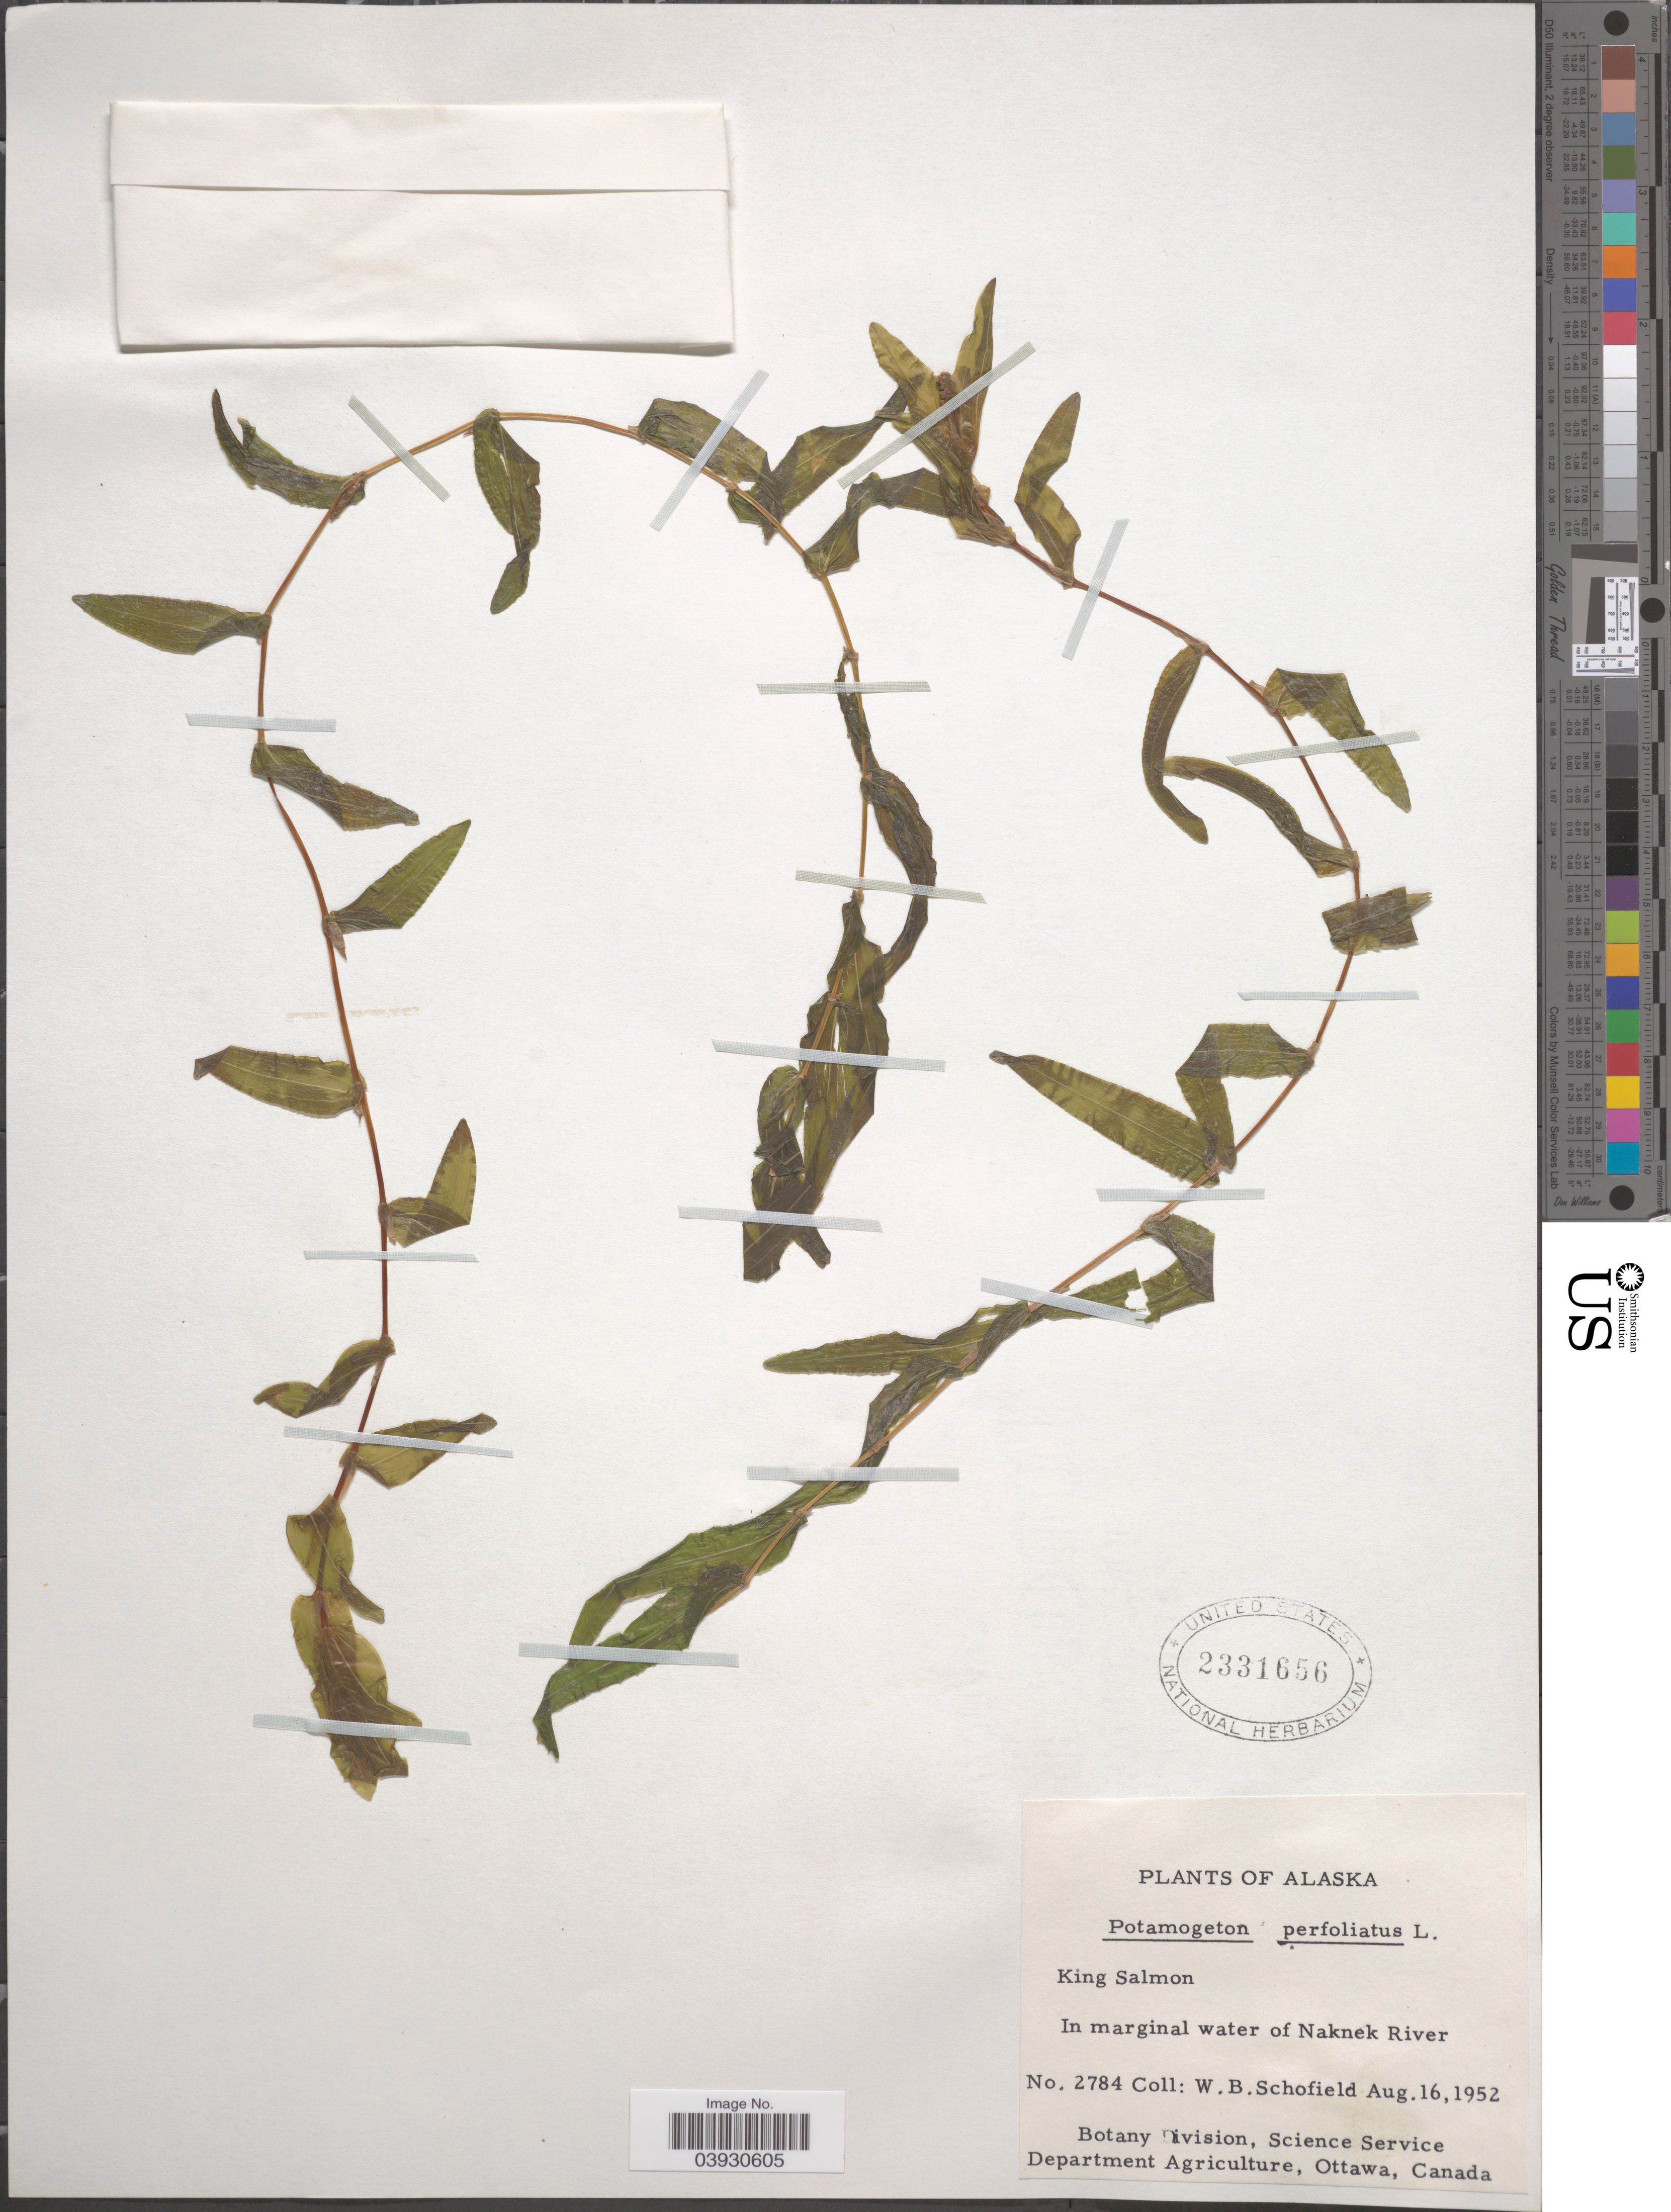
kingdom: Plantae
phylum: Tracheophyta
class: Liliopsida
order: Alismatales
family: Potamogetonaceae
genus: Potamogeton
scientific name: Potamogeton perfoliatus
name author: L.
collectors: W. Schofield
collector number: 2784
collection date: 1952-08-16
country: United States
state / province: Alaska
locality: King Salmon. In marginal water of Naknek River.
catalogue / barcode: US 2331656